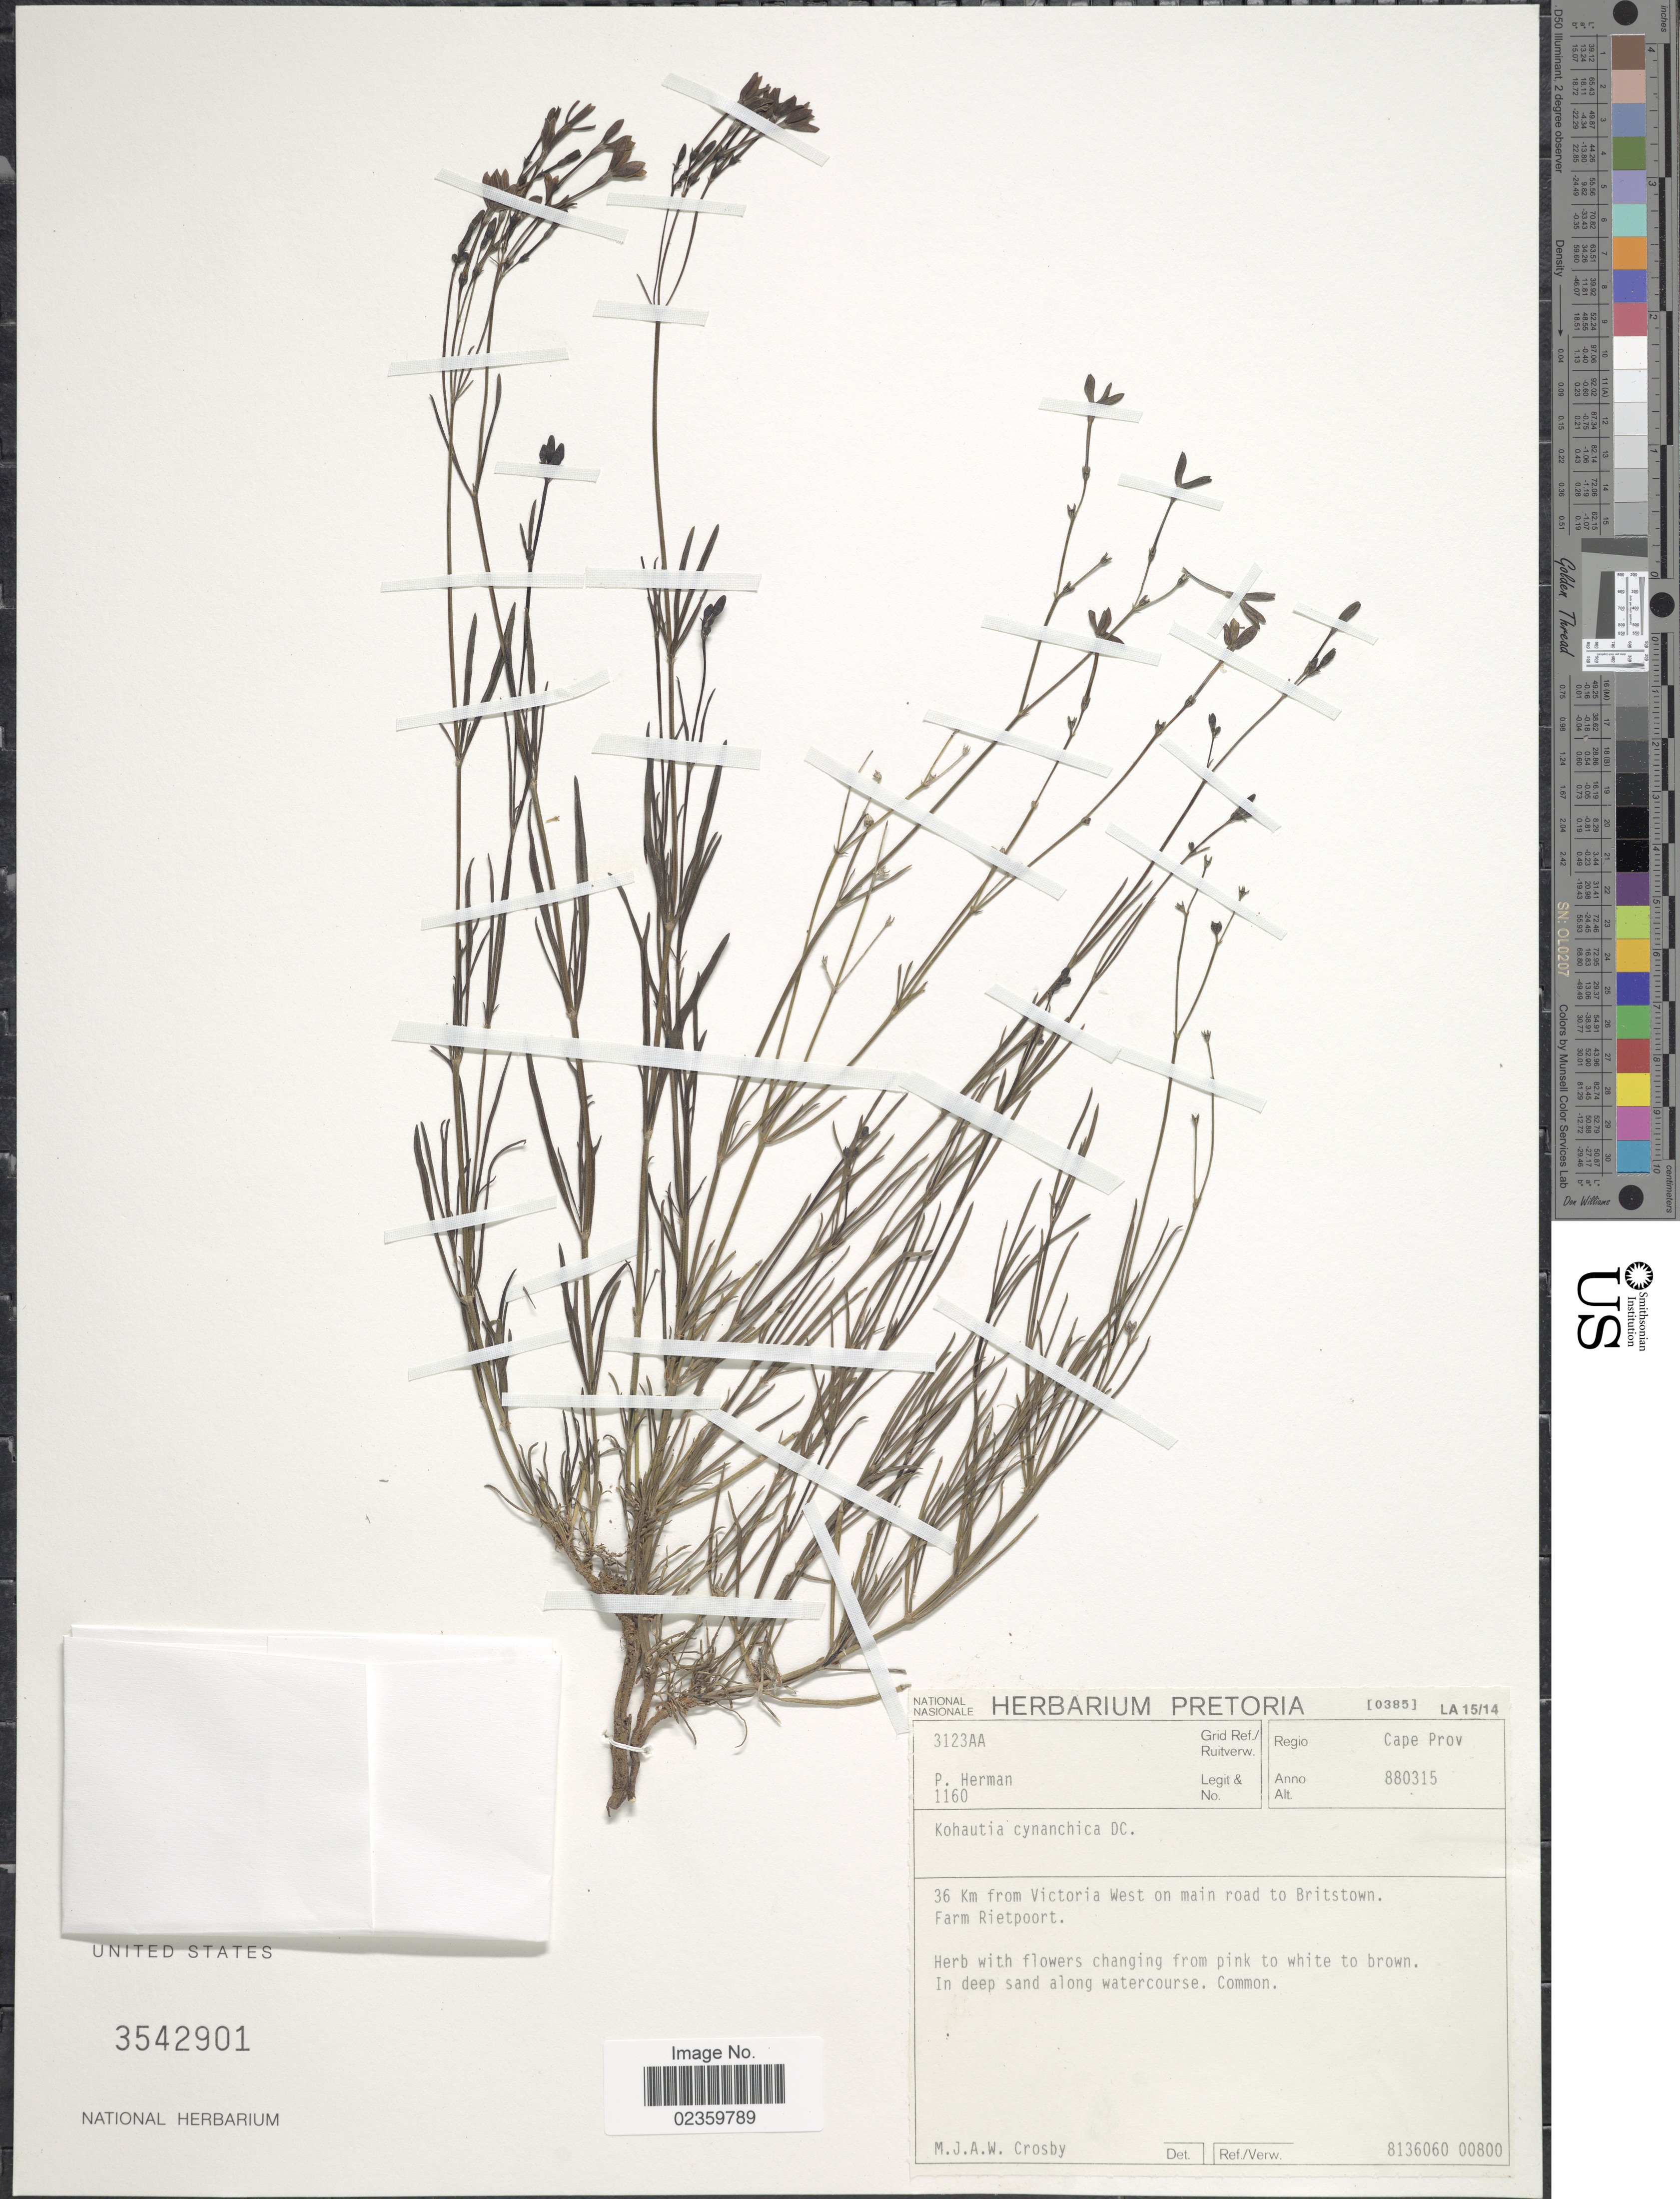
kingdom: Plantae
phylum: Tracheophyta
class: Magnoliopsida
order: Gentianales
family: Rubiaceae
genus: Kohautia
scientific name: Kohautia cynanchica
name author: DC.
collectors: P. Herman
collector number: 1160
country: South Africa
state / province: Northern Cape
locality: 36 Km from Victoria West on main road to Britstown. Farm Rietpoort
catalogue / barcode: US 3542901